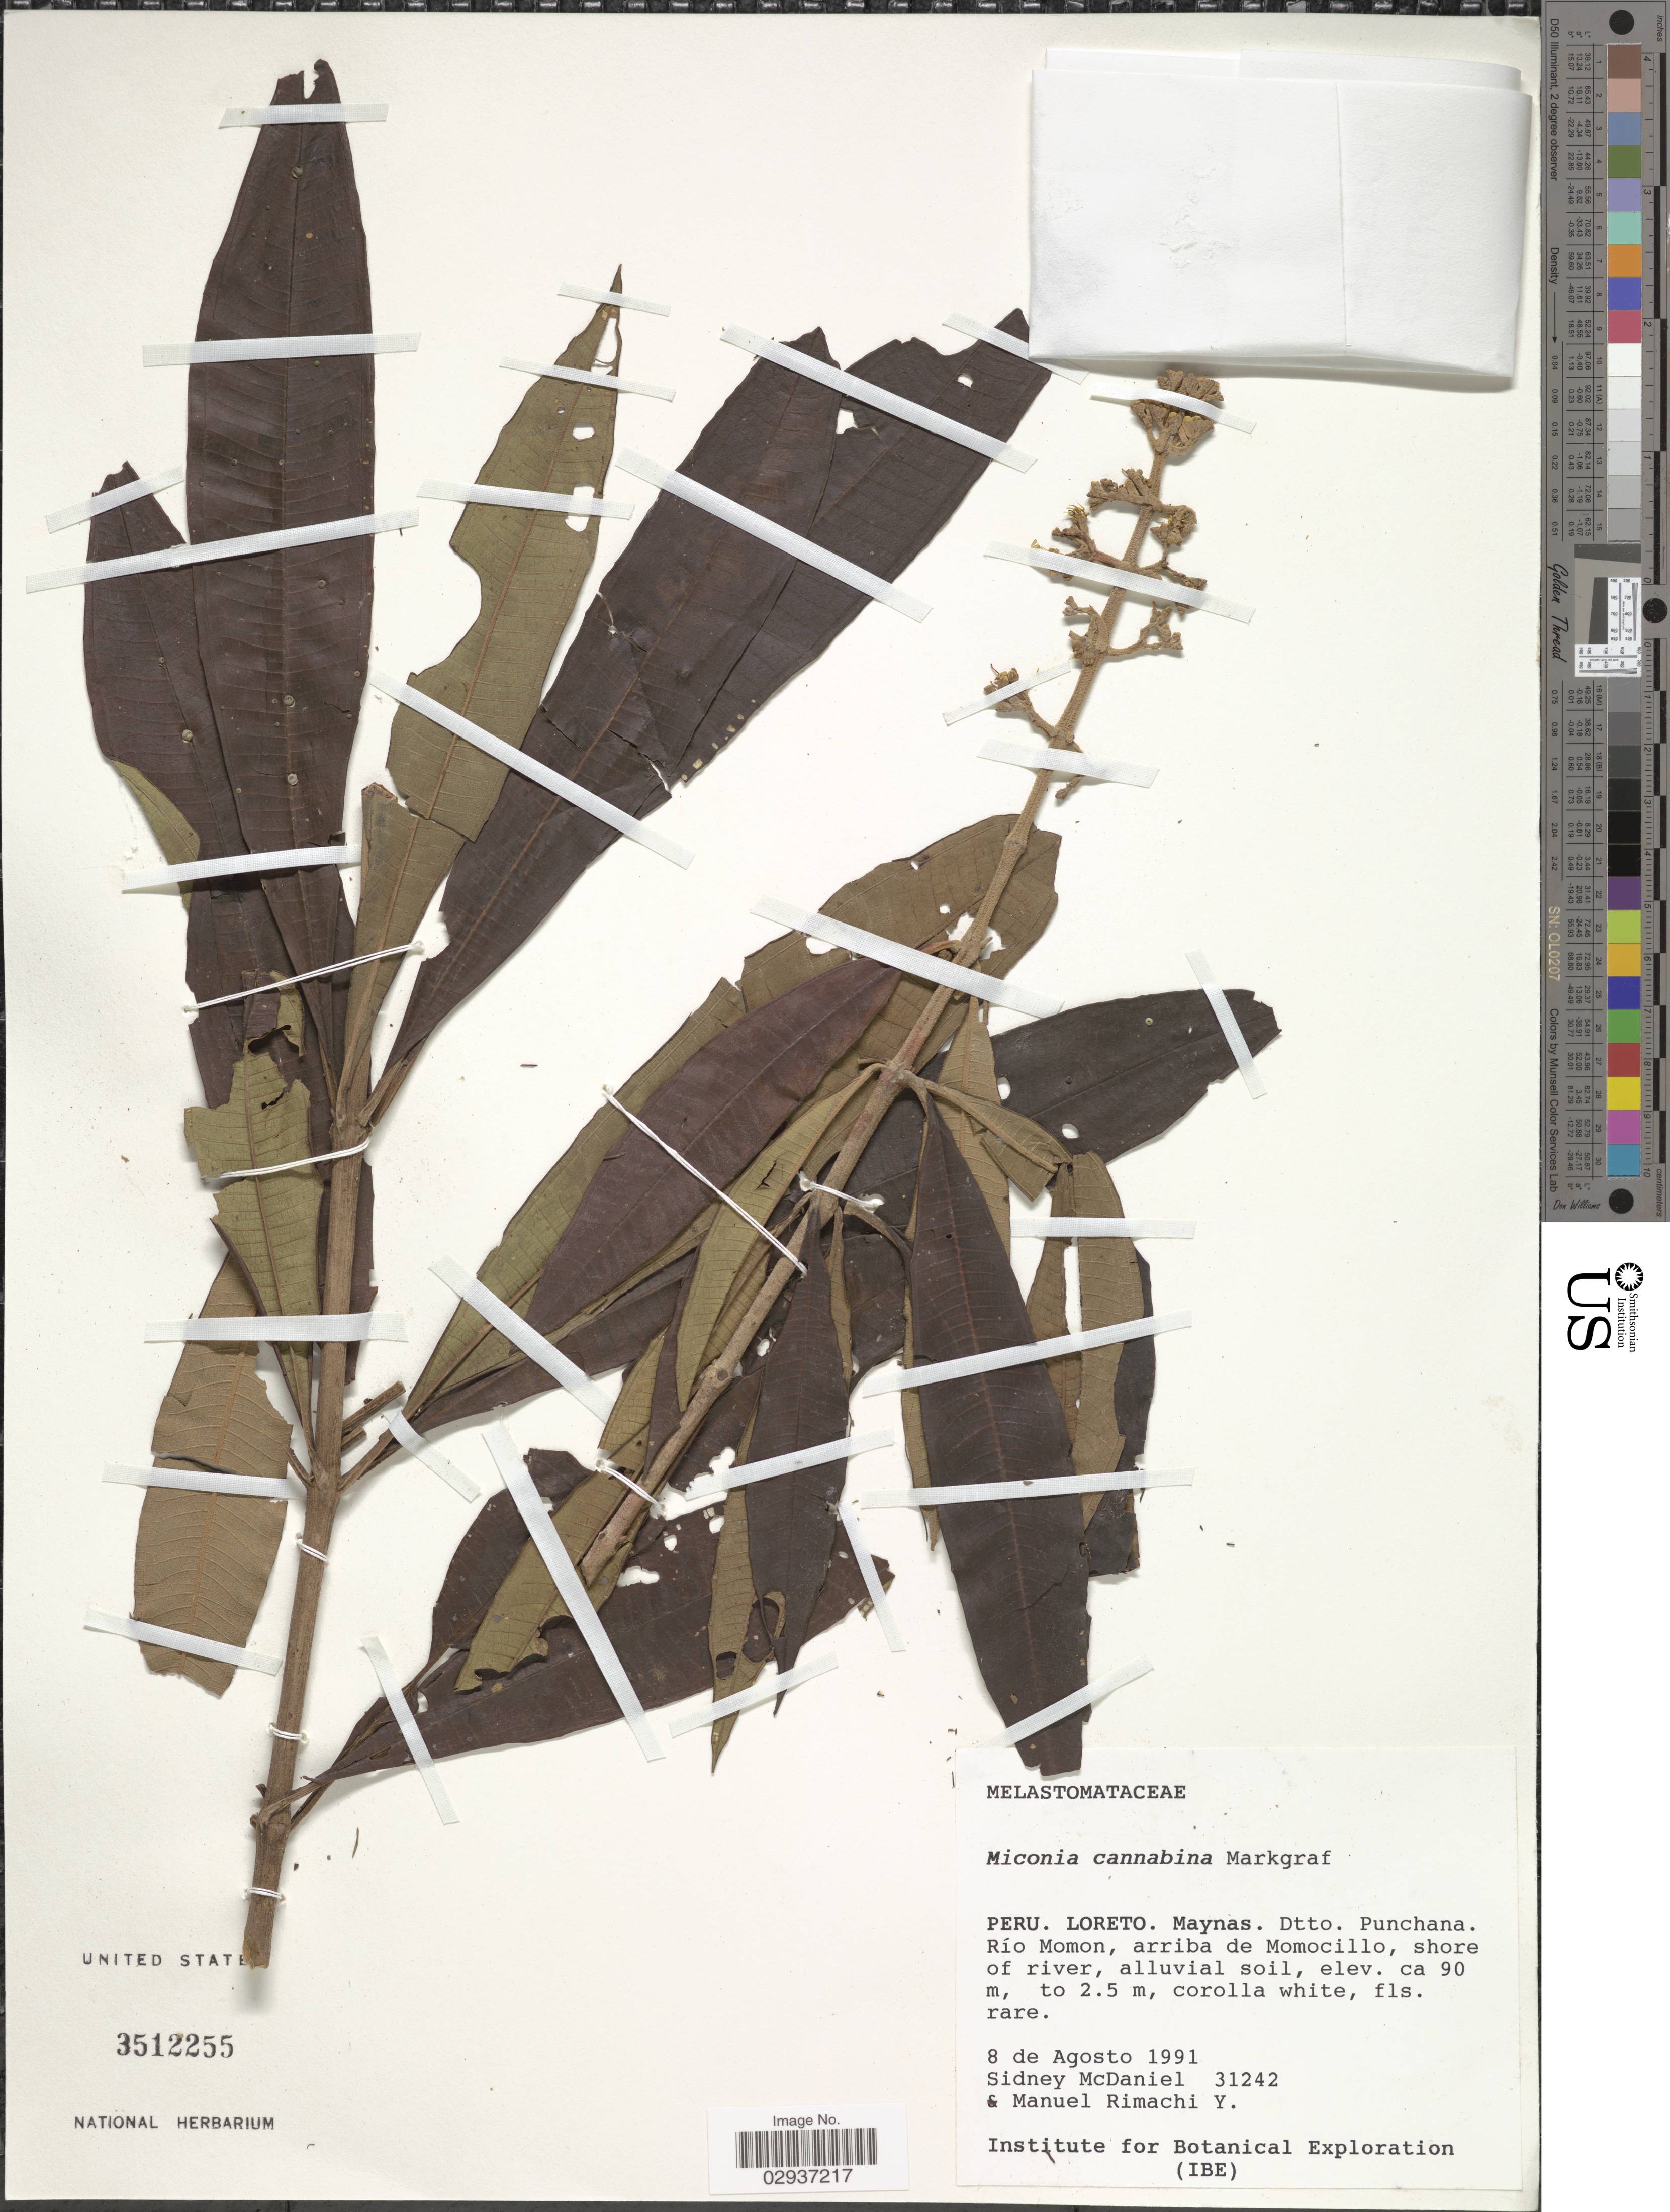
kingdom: Plantae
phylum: Tracheophyta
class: Magnoliopsida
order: Myrtales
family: Melastomataceae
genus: Miconia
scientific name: Miconia cannabina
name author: Markgr.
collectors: S. McDaniel & M. Rimachi Y.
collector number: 31242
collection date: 1991-08-08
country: Peru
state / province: Loreto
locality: Peru. Loreto. Maynas. Dtto. Punchana. Río Momon, arriba de Momocillo, shore of river.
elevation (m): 90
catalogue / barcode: US 3512255